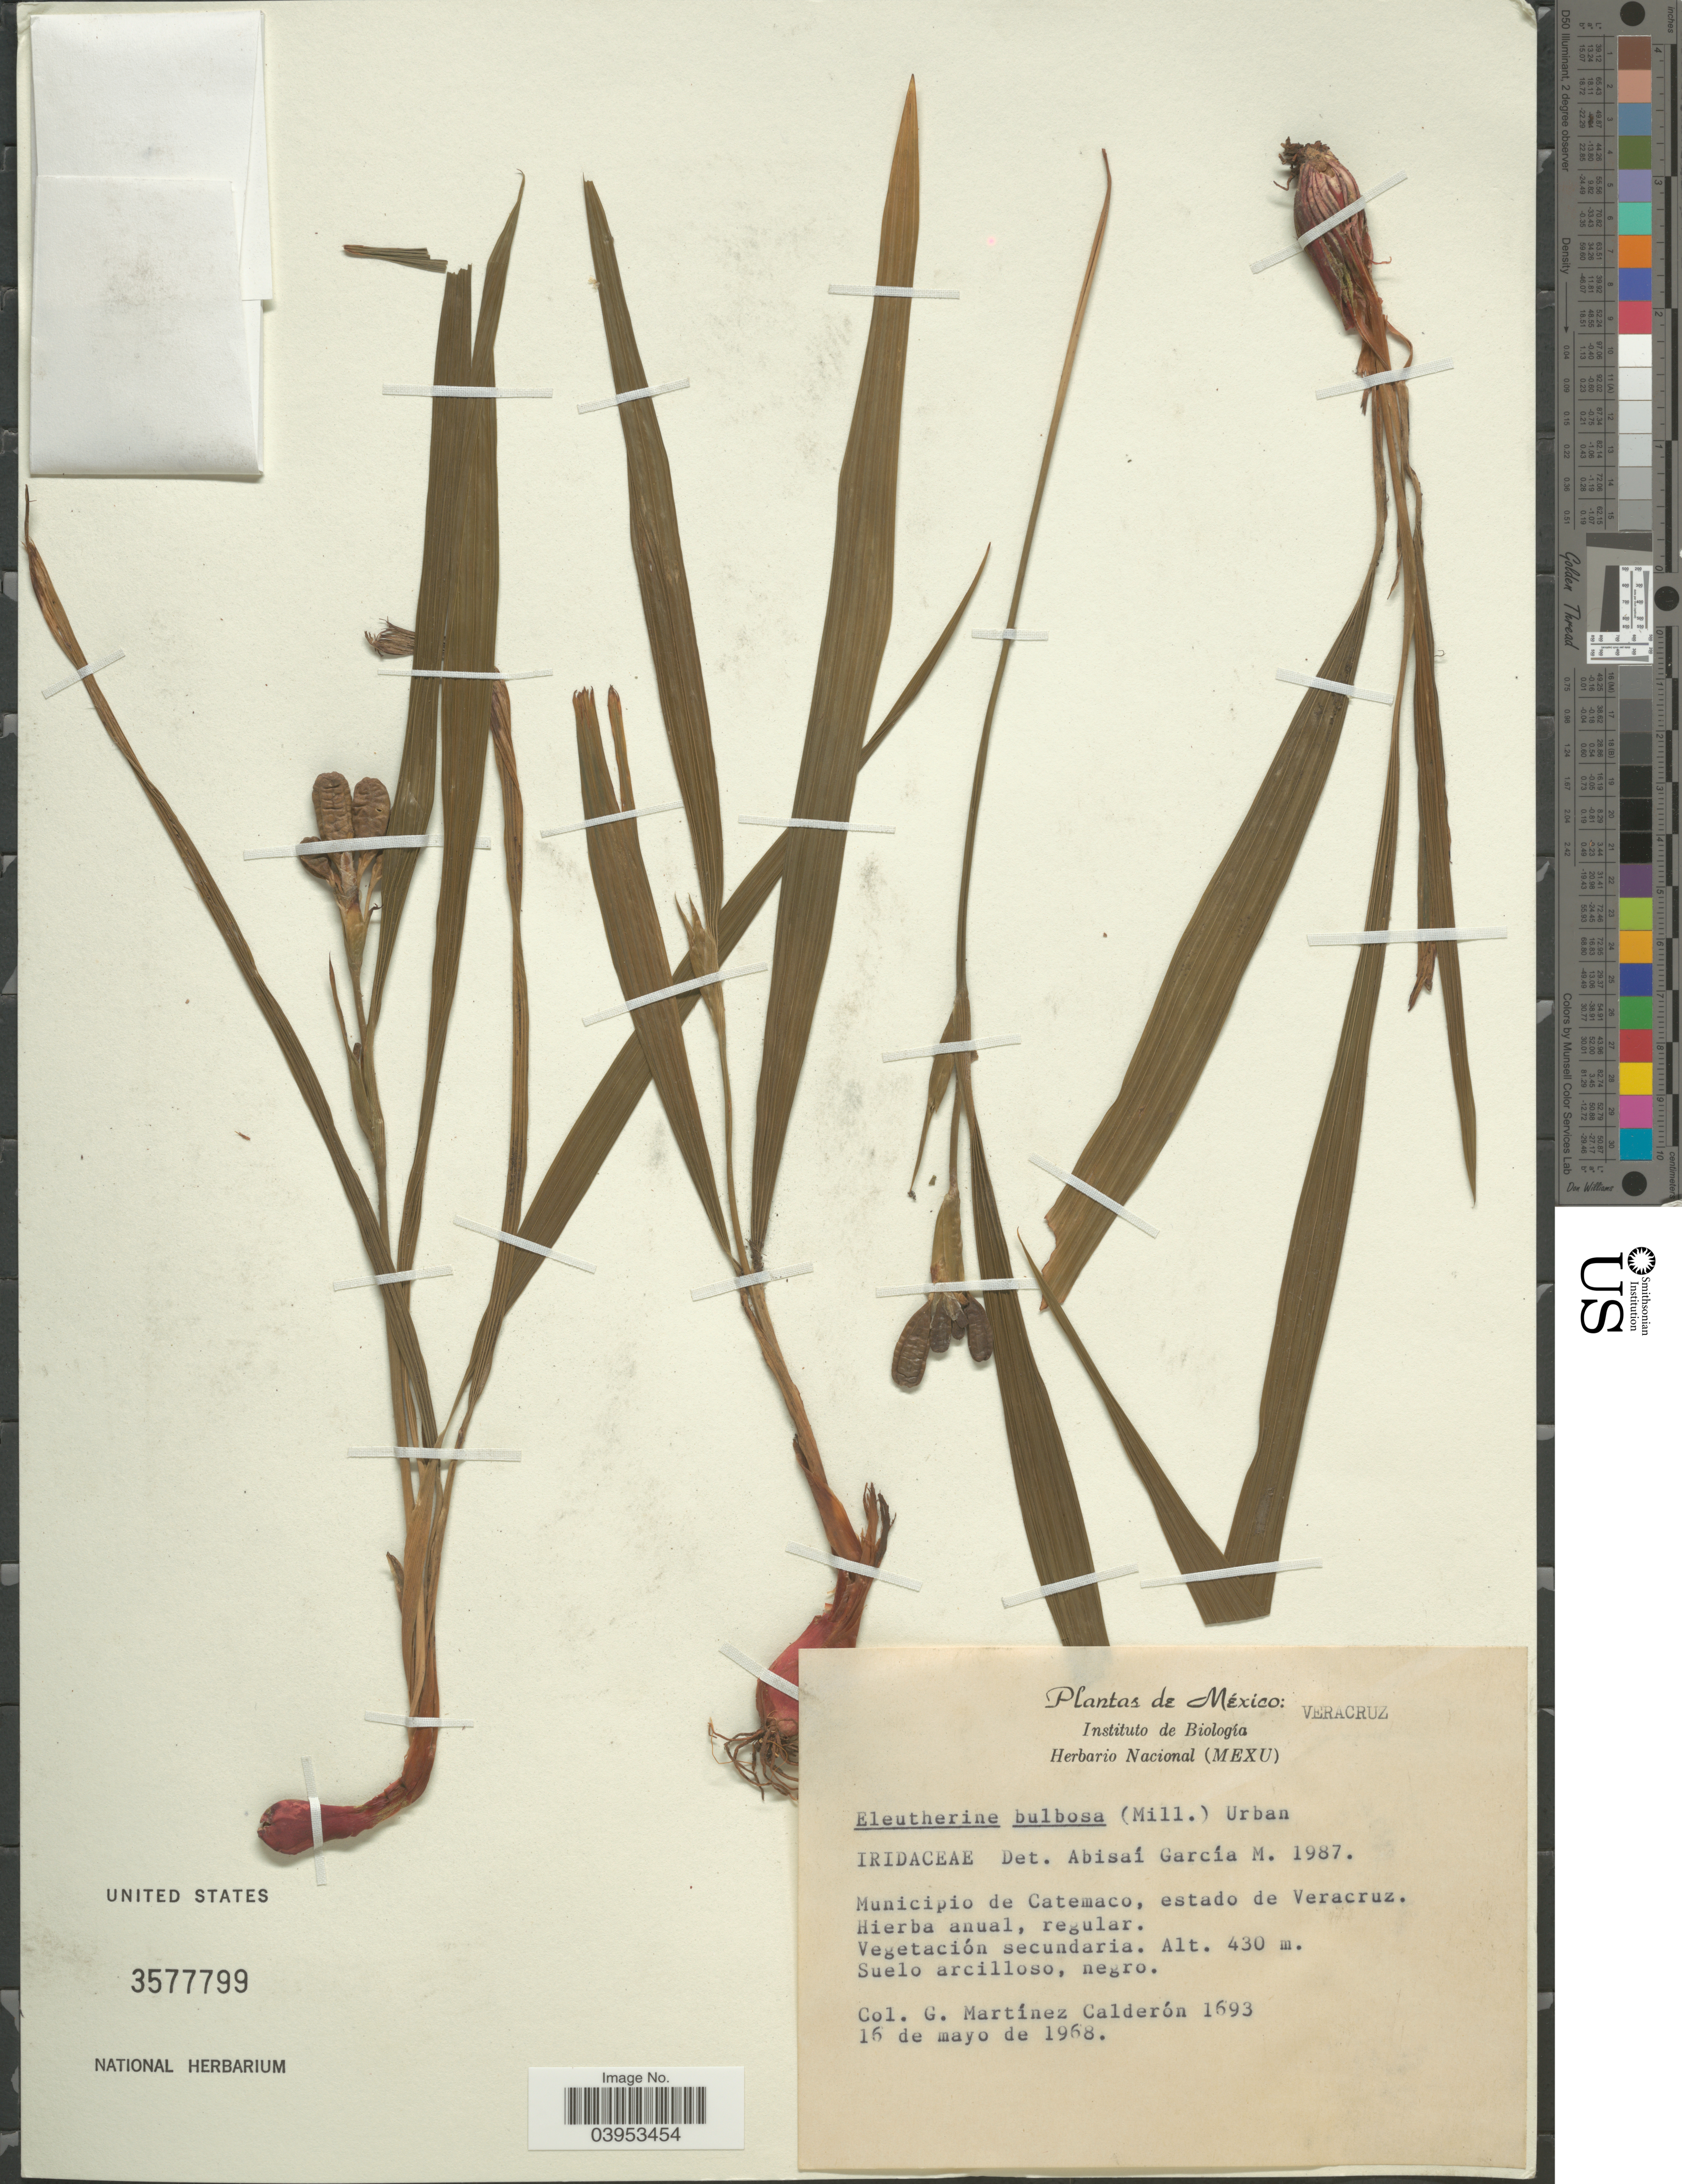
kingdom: Plantae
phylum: Tracheophyta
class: Liliopsida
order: Asparagales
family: Iridaceae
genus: Eleutherine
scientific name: Eleutherine latifolia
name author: (Standl. & L.O. Williams) Ravenna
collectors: G. Martínez Calderón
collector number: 1693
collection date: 1968-05-16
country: Mexico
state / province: Veracruz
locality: Municipio de Catemaco, estado de Veracruz.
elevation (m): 430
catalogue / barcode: US 3577799